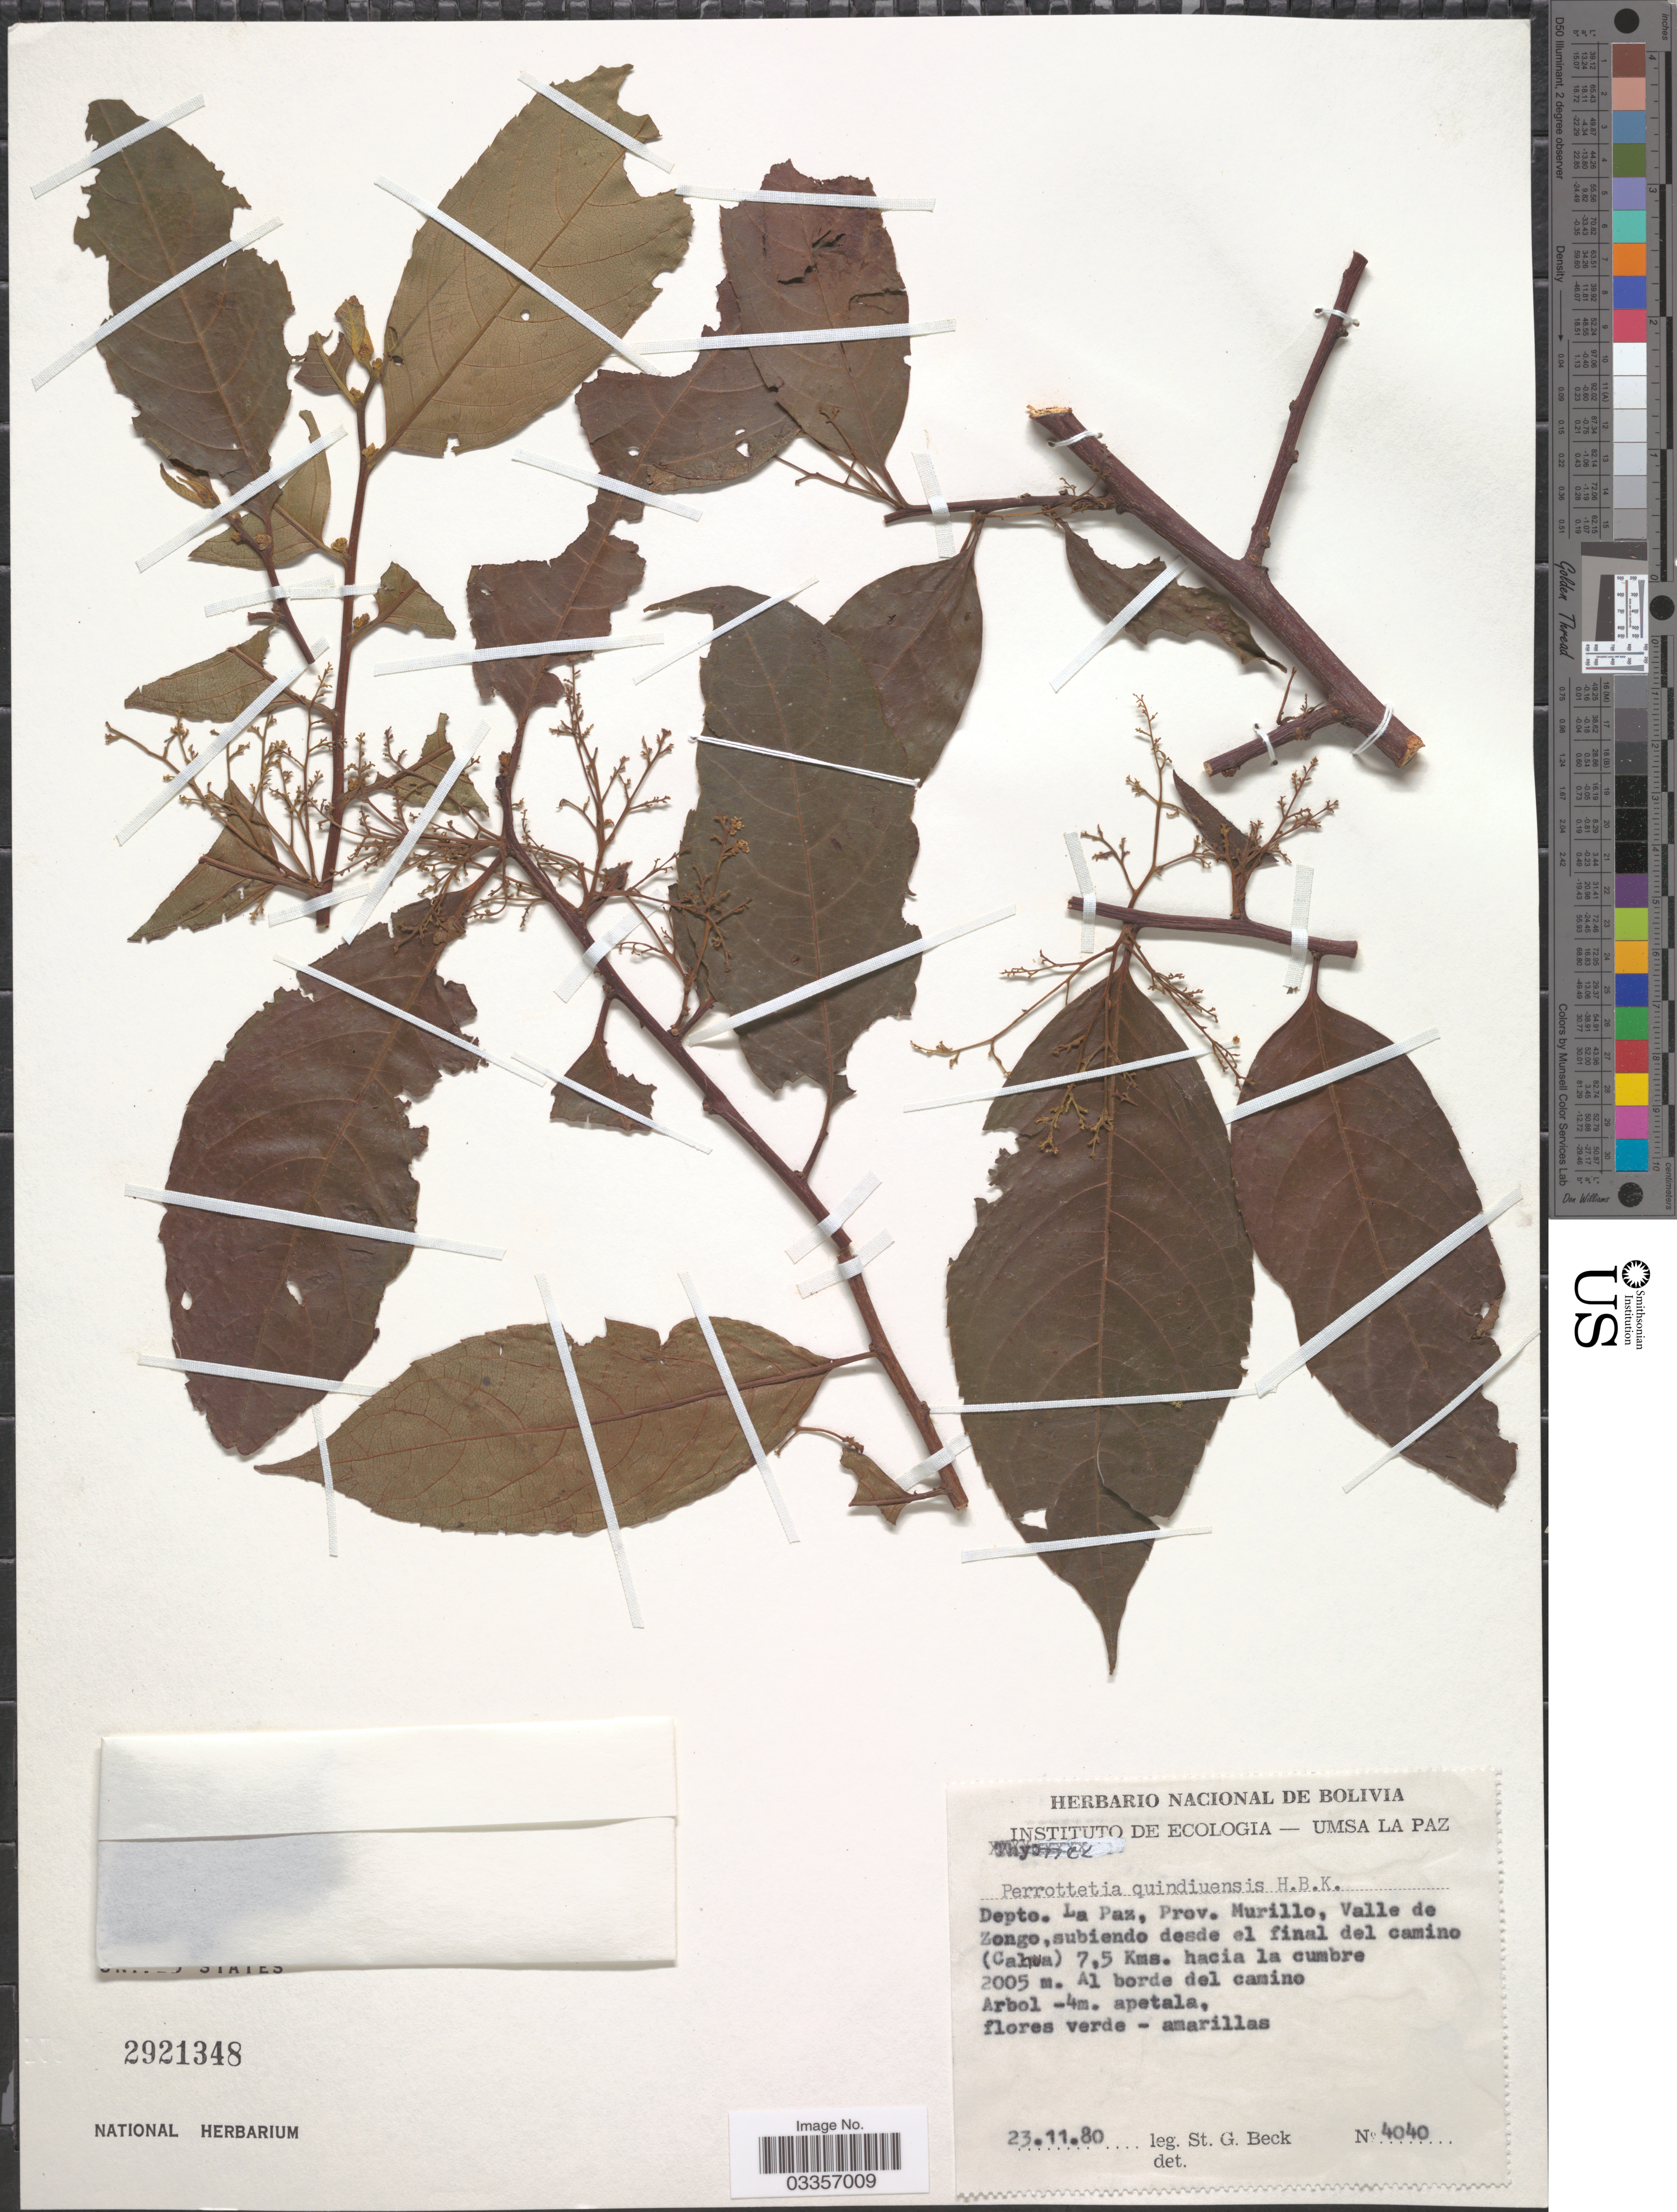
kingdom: Plantae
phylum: Tracheophyta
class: Magnoliopsida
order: Huerteales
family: Dipentodontaceae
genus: Perrottetia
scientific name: Perrottetia quinduensis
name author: Kunth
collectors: S. G. Beck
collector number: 4040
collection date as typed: Transcribed d/m/y: 23/11/80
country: Bolivia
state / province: La Paz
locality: Depto. La Paz, Prov. Murillo, Valle de Zongo, subiendo desde el final del camino (Cahwa) 7,5 Kms. hacia la cumbre.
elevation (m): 2005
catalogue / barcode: US 2921348